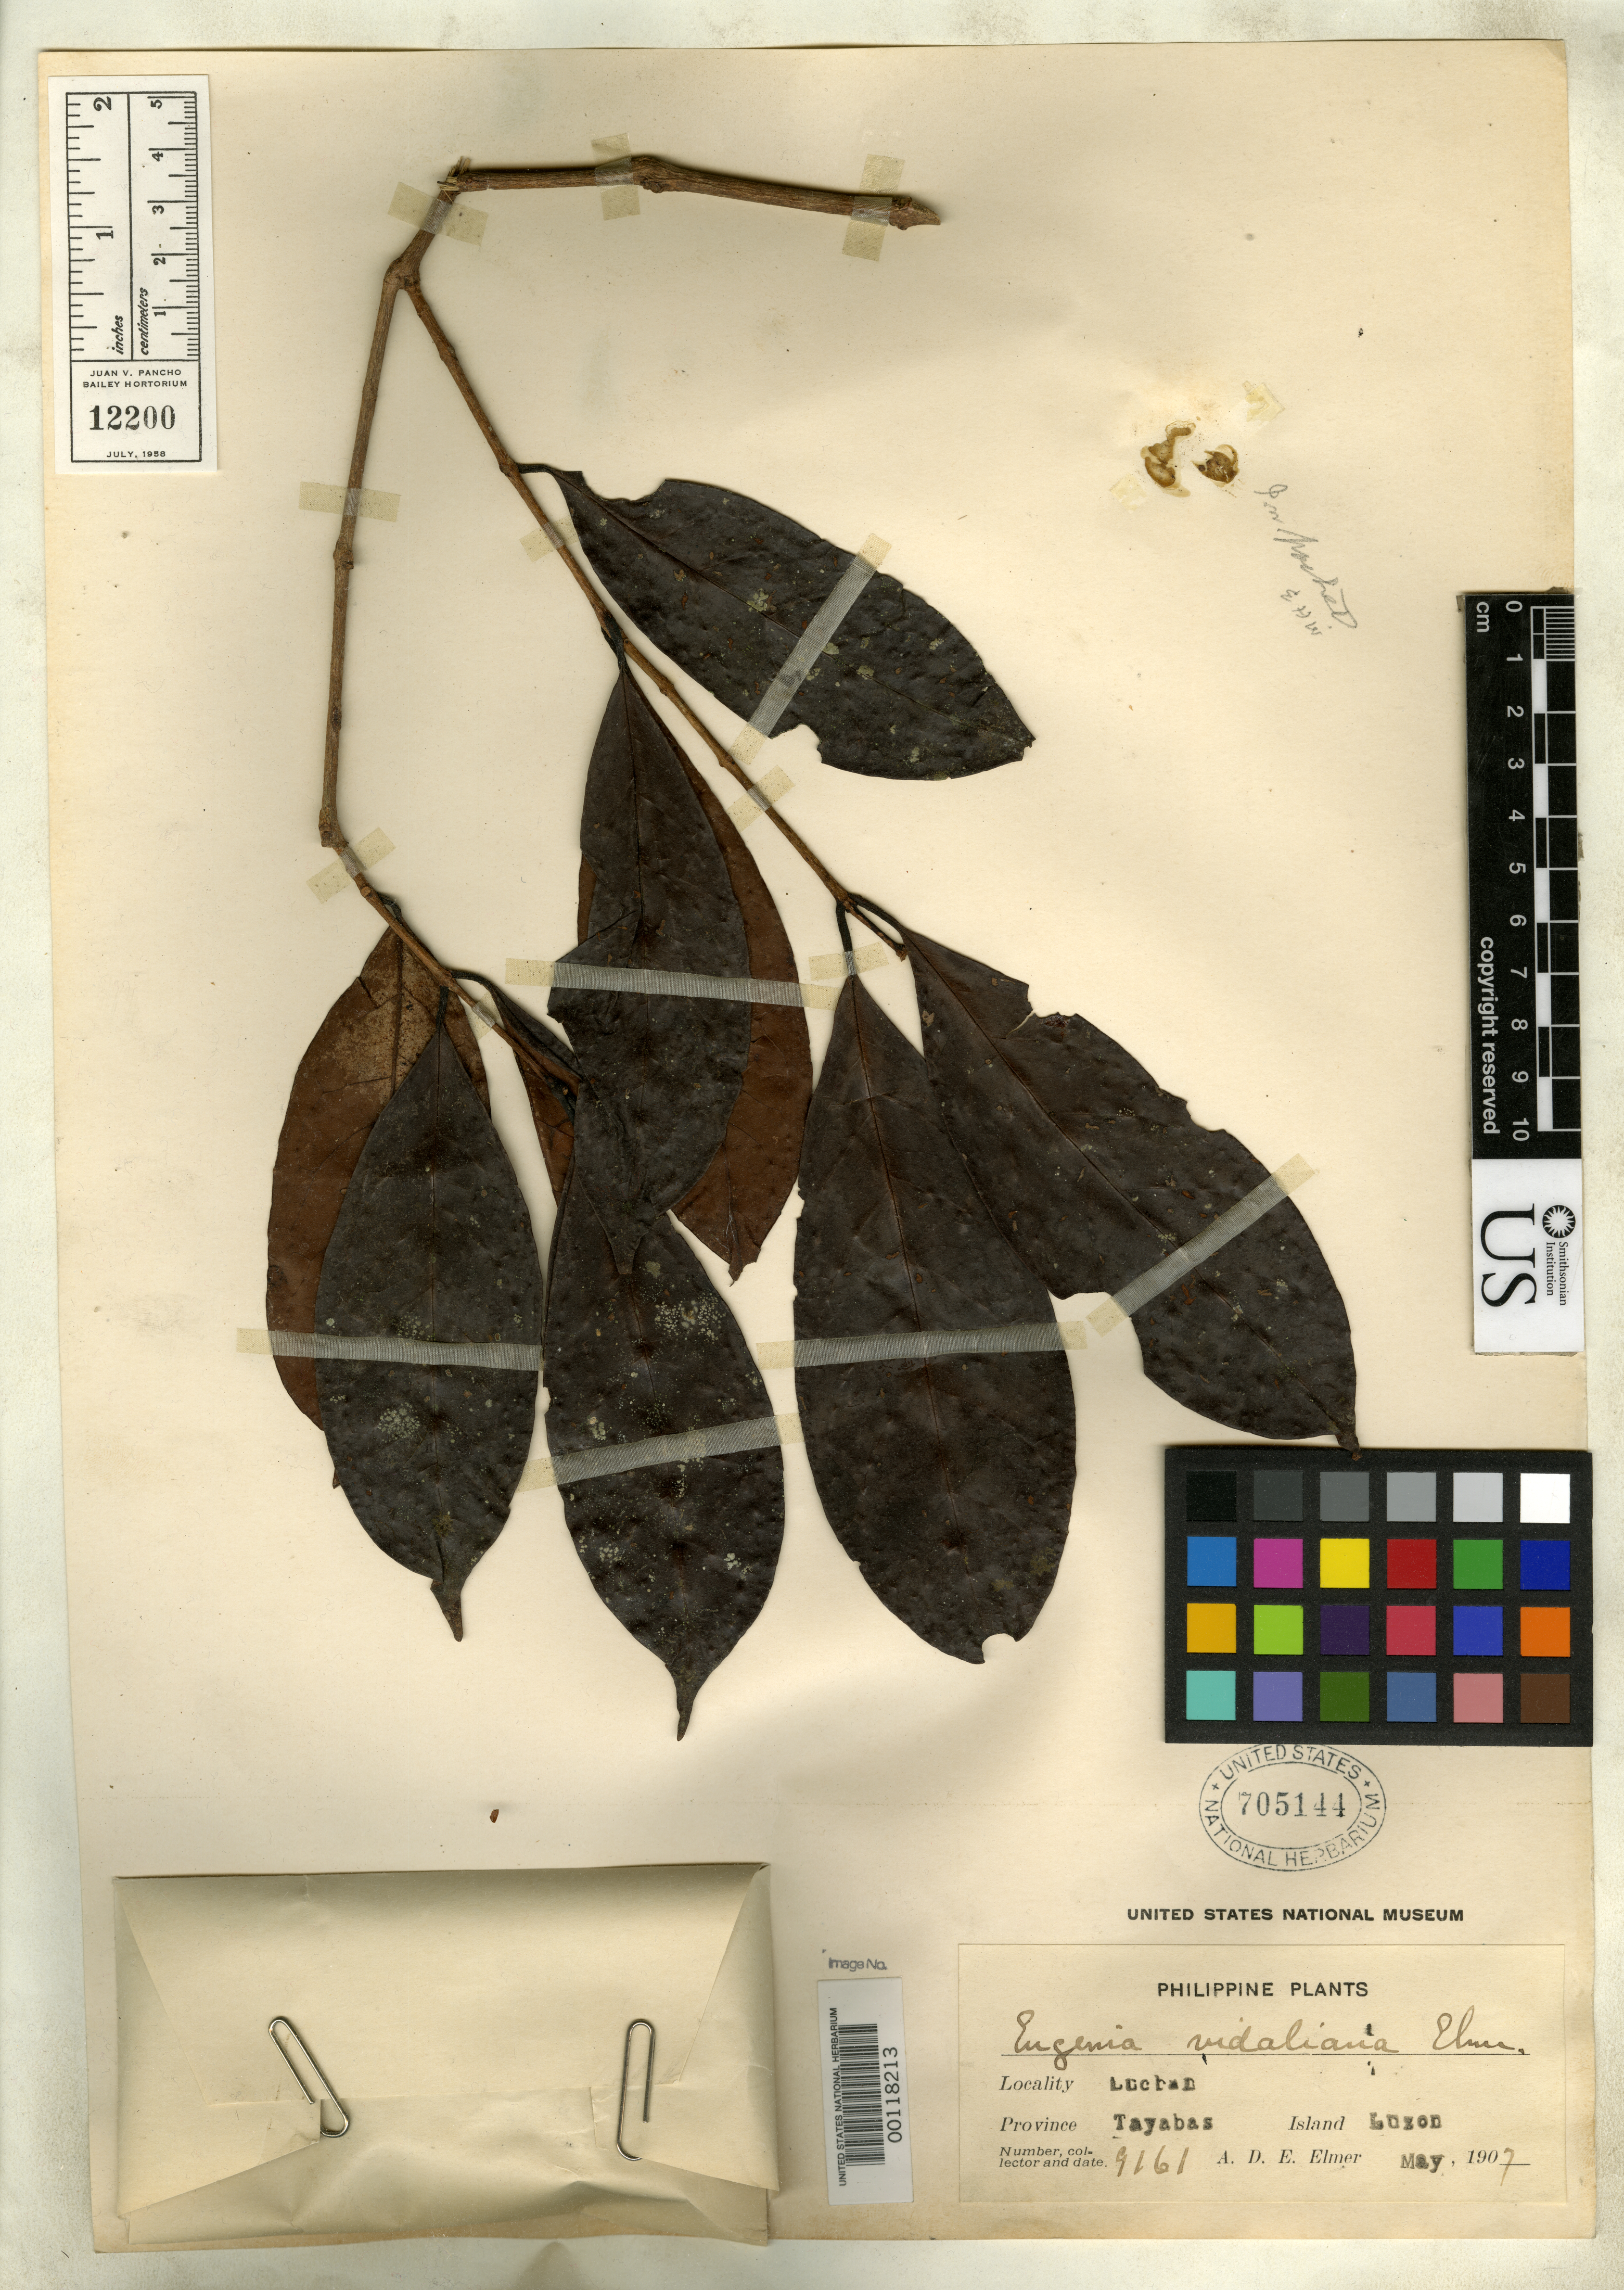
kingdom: Plantae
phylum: Tracheophyta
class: Magnoliopsida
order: Myrtales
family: Myrtaceae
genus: Eugenia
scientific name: Eugenia vidaliana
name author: Elmer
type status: Isotype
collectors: A. D. E. Elmer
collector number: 9161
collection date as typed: May 1907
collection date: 1907-05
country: Philippines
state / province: Calabarzon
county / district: Quezon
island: Luzon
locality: Lucban, Province of Tayabas, Luzon.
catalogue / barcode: US 705144